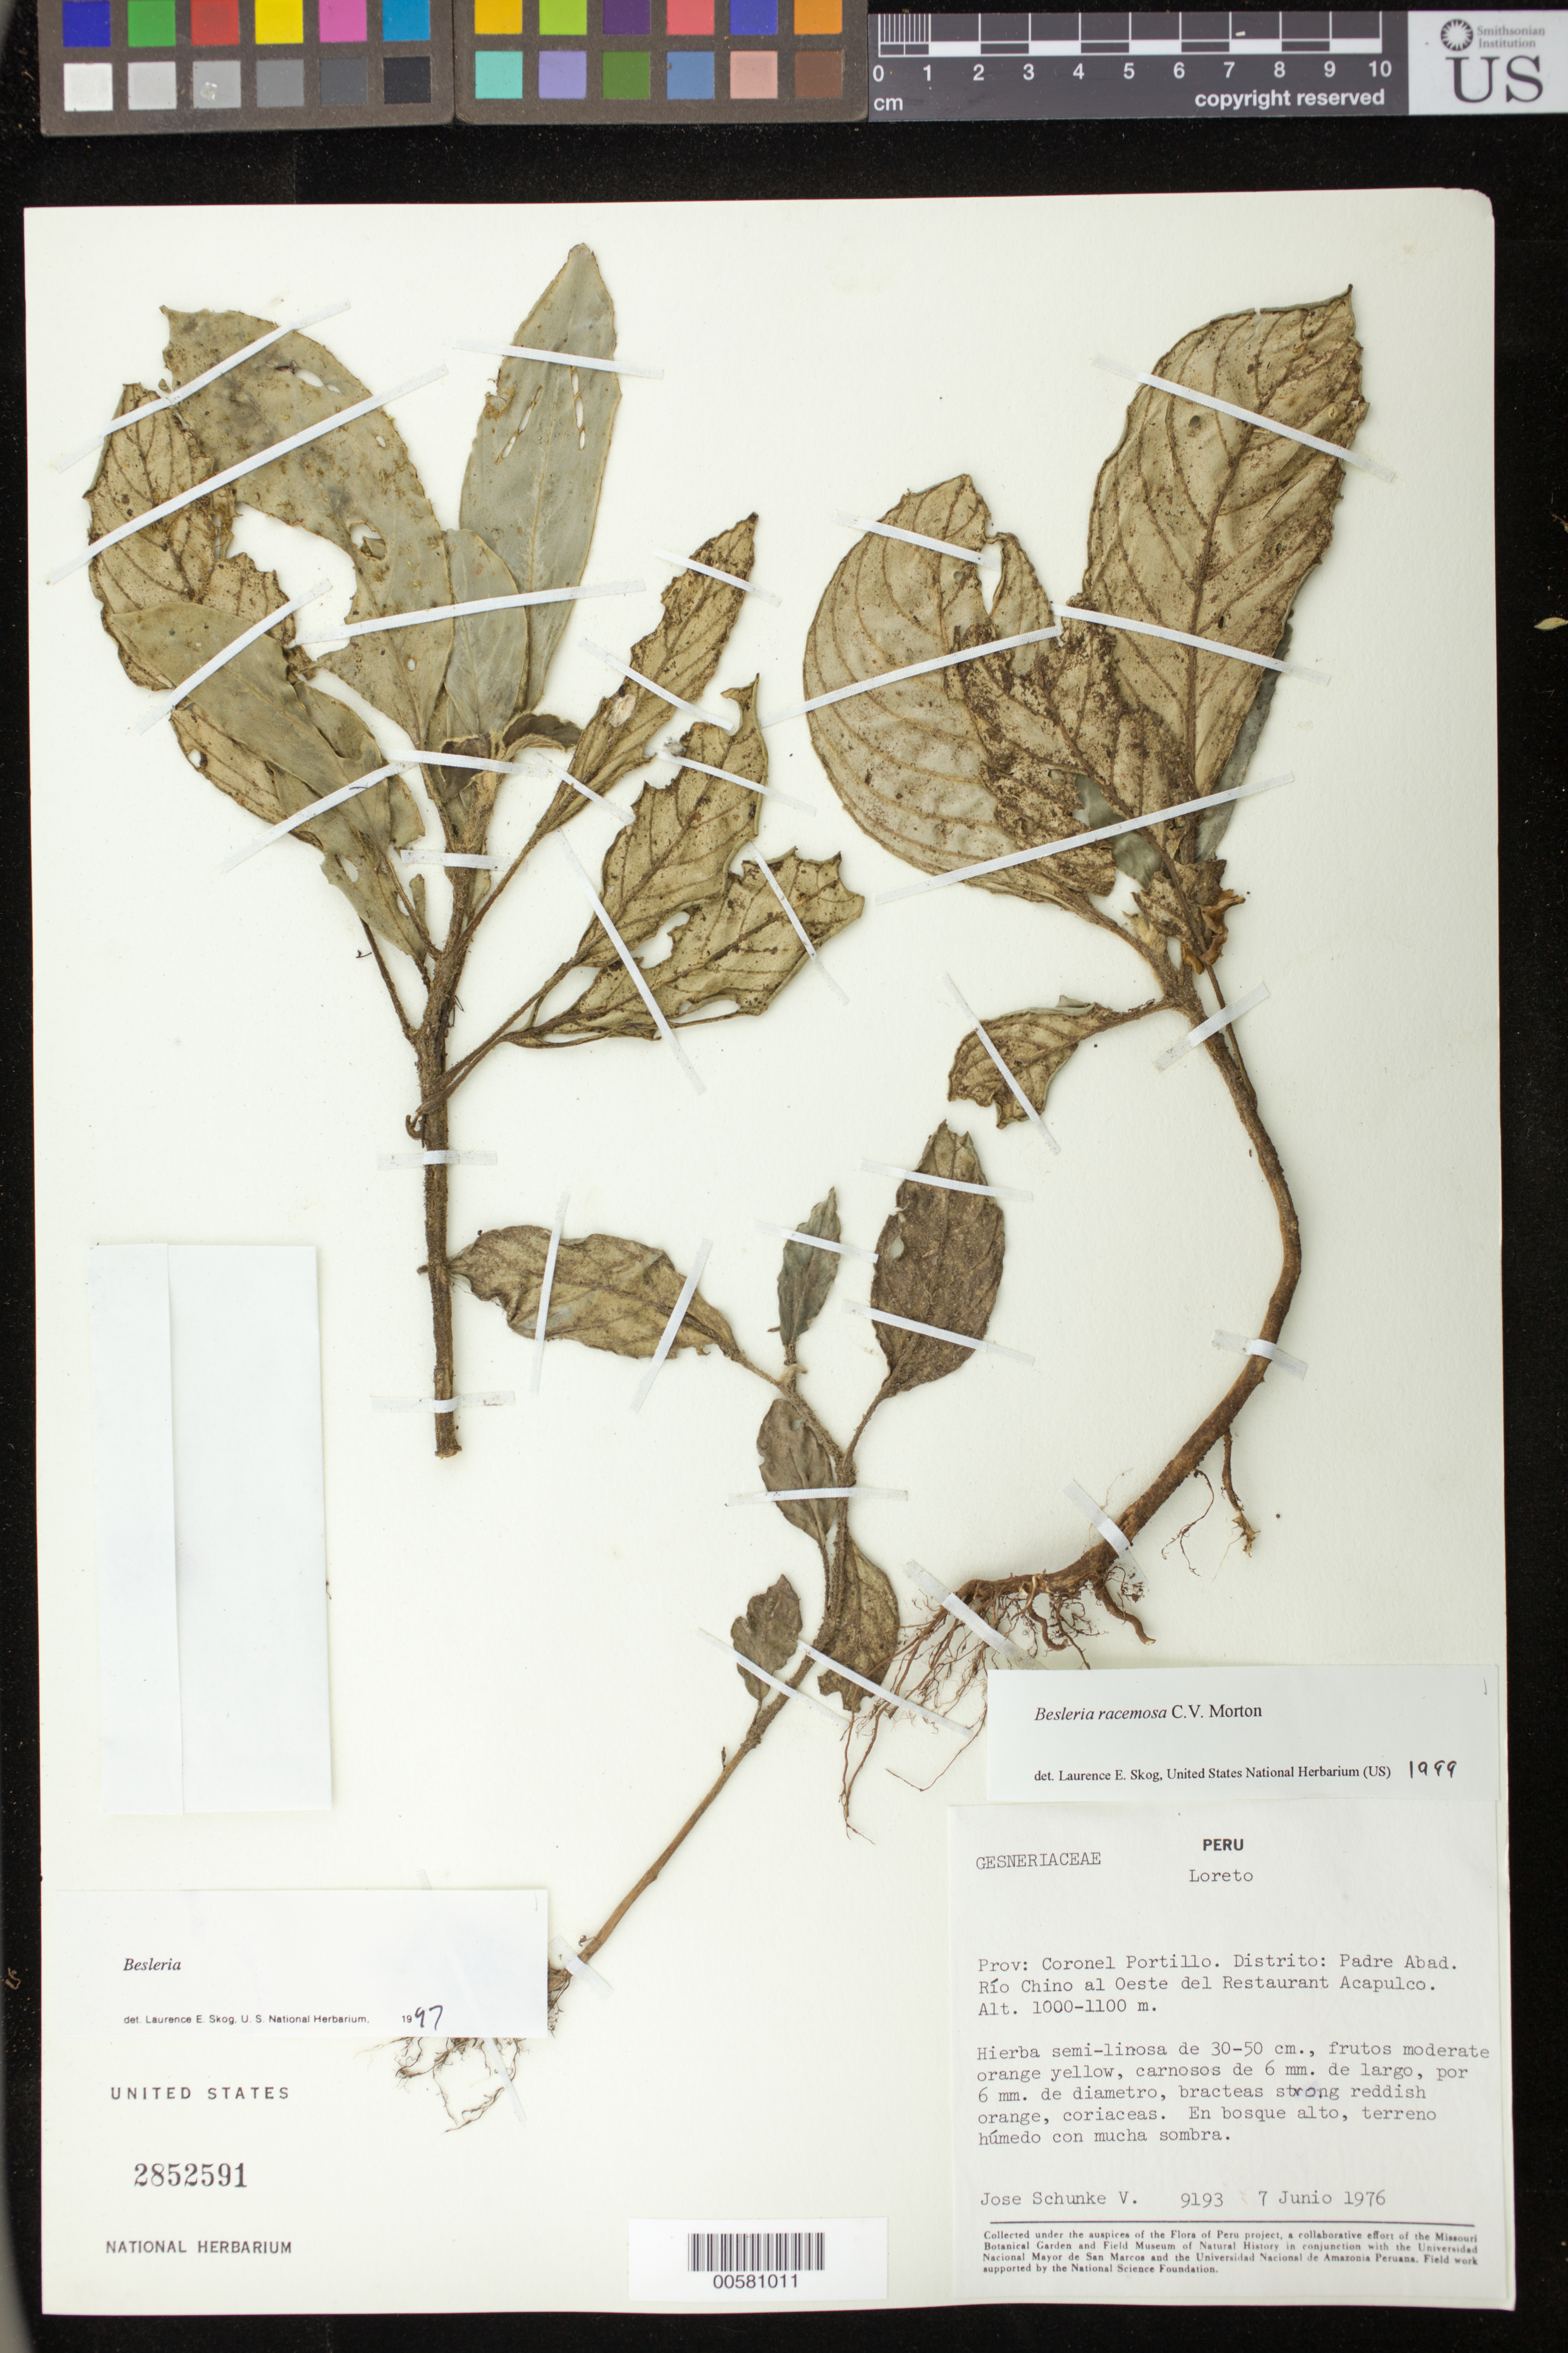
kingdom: Plantae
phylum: Tracheophyta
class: Magnoliopsida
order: Lamiales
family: Gesneriaceae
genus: Besleria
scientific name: Besleria racemosa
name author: C.V. Morton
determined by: Skog, Laurence E.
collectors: J. Schunke Vigo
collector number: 9193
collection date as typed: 07 Jun 1976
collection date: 1976-06-07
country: Peru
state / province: Ucayali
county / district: Coronel Portillo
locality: ("Loreto") Prov. Coronel Portillo, Dtto. Padre Abad; Río Chino W del Restaurant Acapulco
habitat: En bosque alto, terreno húmedo con mucha sombra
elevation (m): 1000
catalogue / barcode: US 2852591